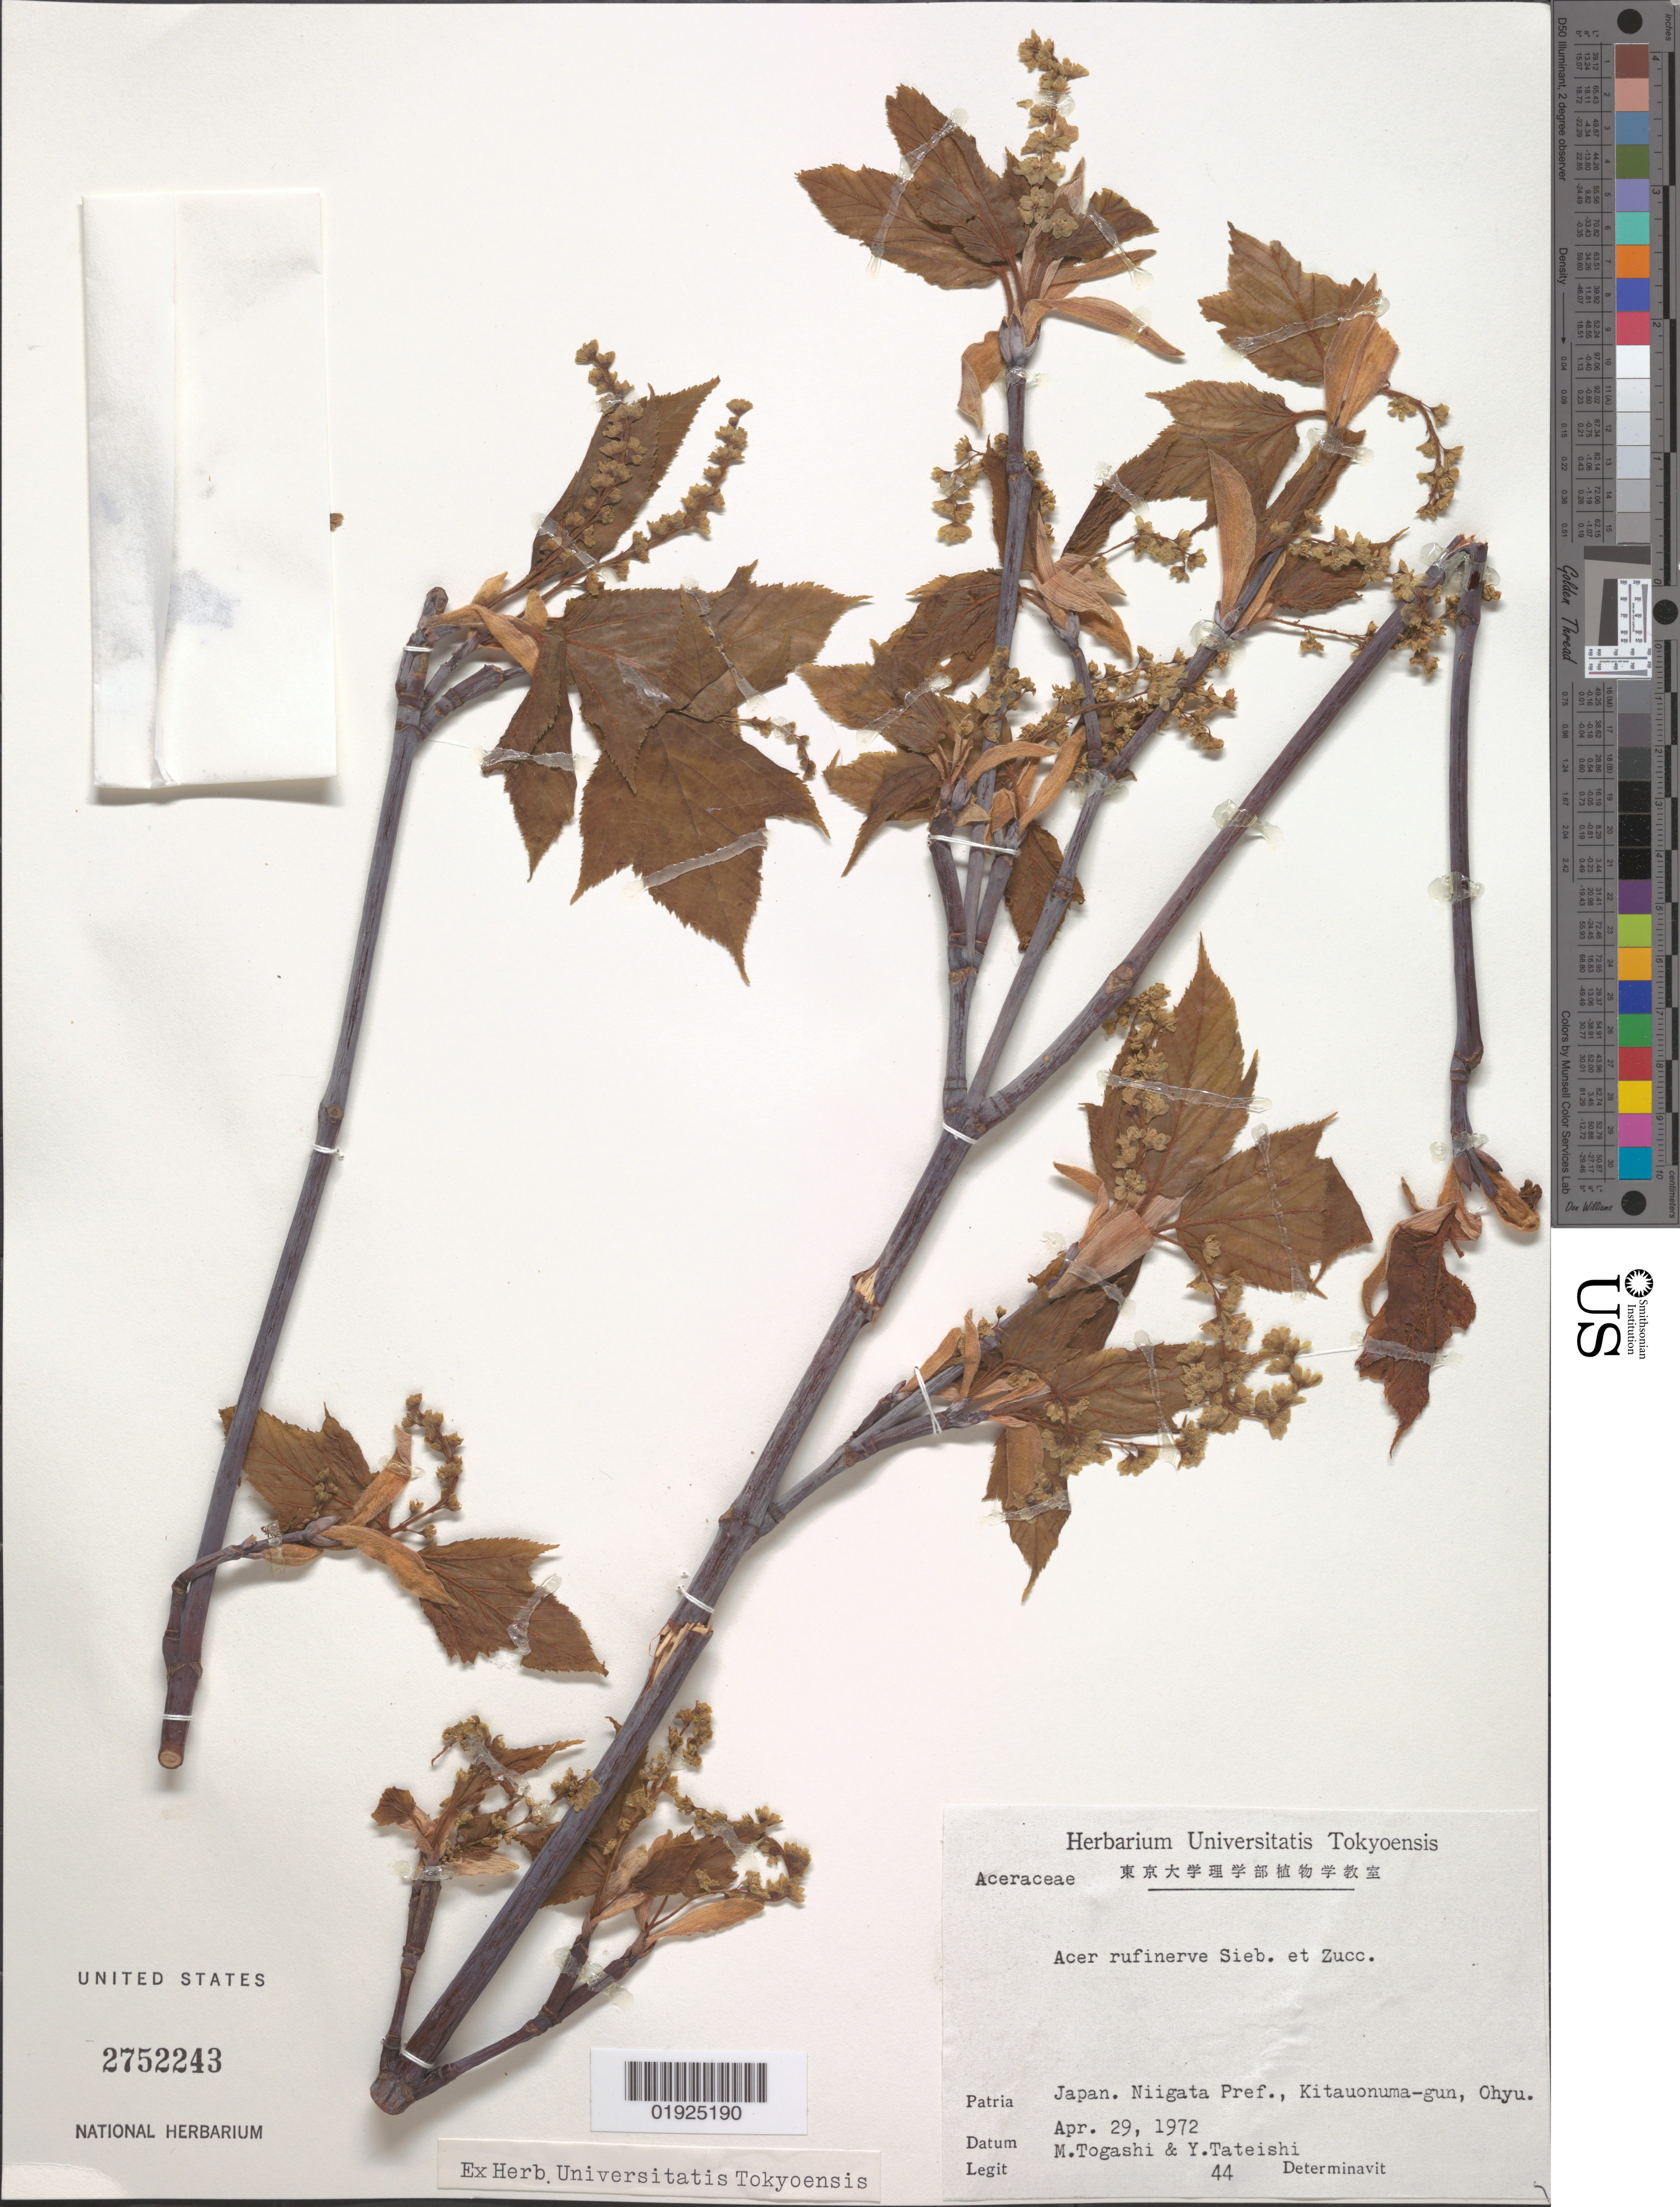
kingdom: Plantae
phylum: Tracheophyta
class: Magnoliopsida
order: Sapindales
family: Sapindaceae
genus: Acer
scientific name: Acer rufinerve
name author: Siebold & Zucc.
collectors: M. Togashi & Y. Tateishi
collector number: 44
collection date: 1972-04-29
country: Japan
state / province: Niigata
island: Honshu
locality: Kitauonuma-gun, Ohyu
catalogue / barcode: US 2752243